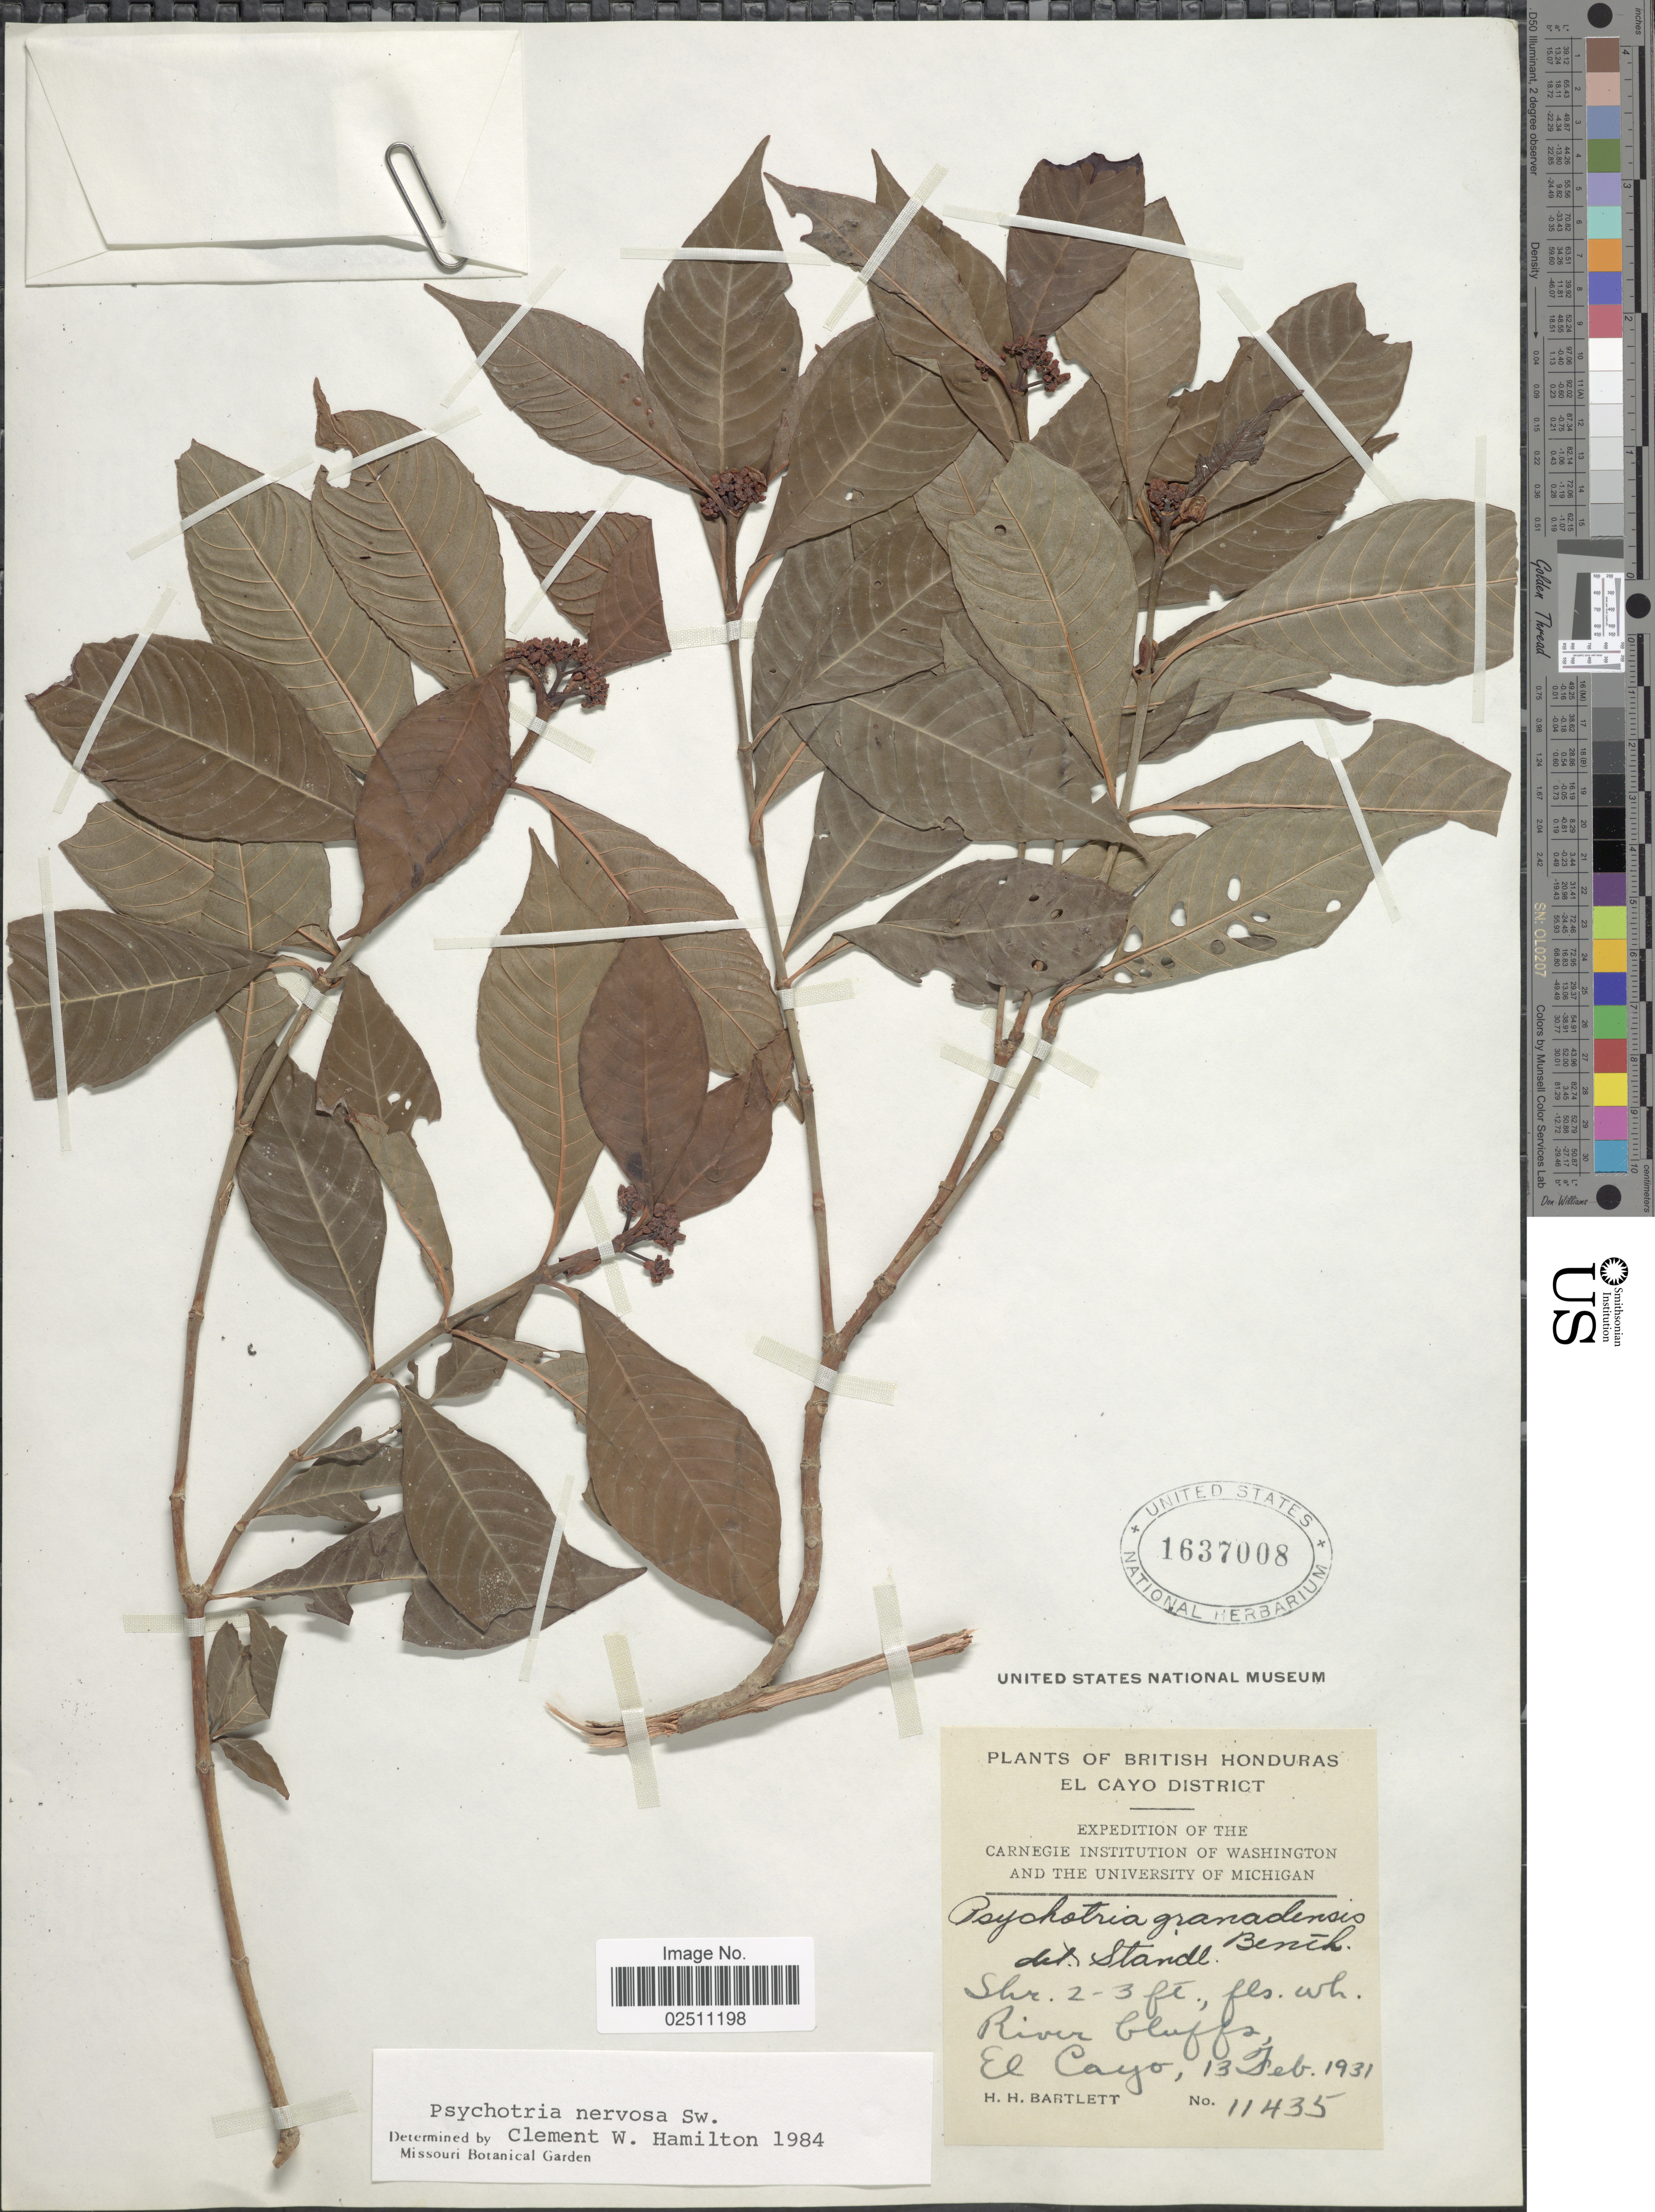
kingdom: Plantae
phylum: Tracheophyta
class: Magnoliopsida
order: Gentianales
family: Rubiaceae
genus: Psychotria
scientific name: Psychotria nervosa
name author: Sw.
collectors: H. H. Bartlett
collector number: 11435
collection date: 1931-02-13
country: Belize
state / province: Cayo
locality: British Honduras, El Cayo District, River bluffs, El Cayo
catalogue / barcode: US 1637008